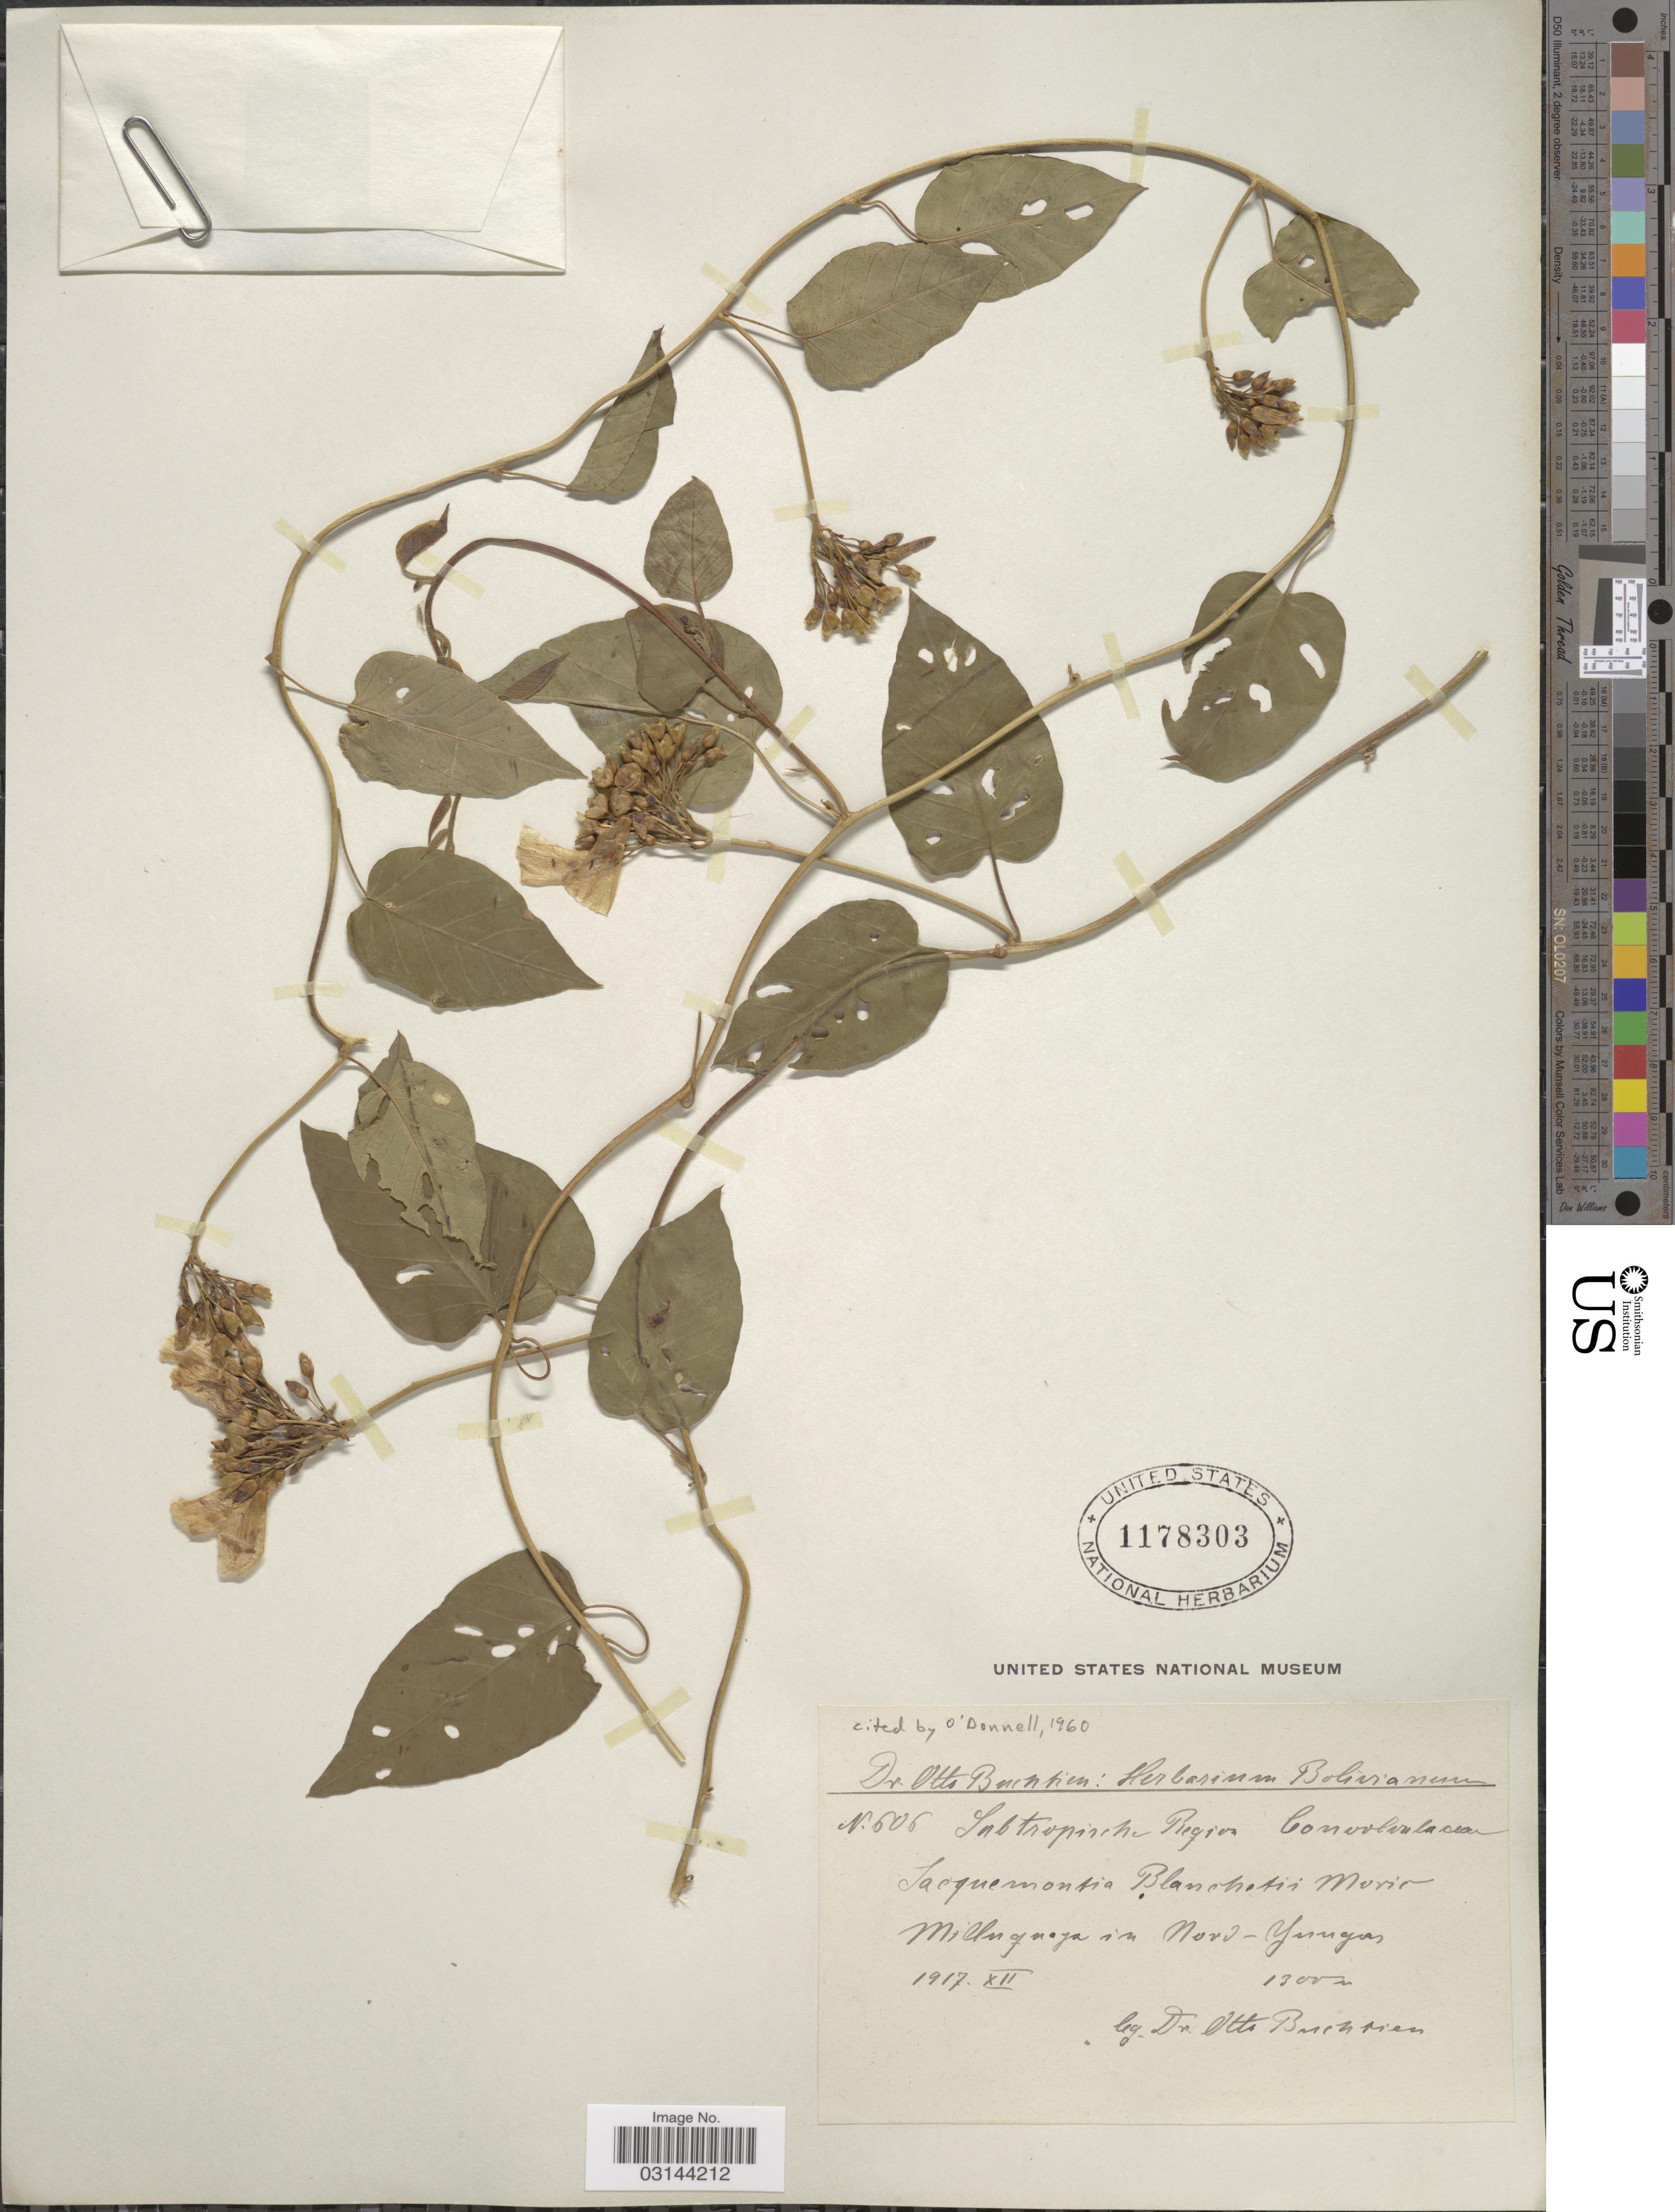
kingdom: Plantae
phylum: Tracheophyta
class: Magnoliopsida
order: Solanales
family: Convolvulaceae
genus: Jacquemontia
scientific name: Jacquemontia blanchetii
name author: Moric.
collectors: O. Buchtien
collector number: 606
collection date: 1917-12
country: Bolivia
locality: Subtropische Region. Milluguaya in Nord-Yungas.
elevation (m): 1300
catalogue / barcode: US 1178303